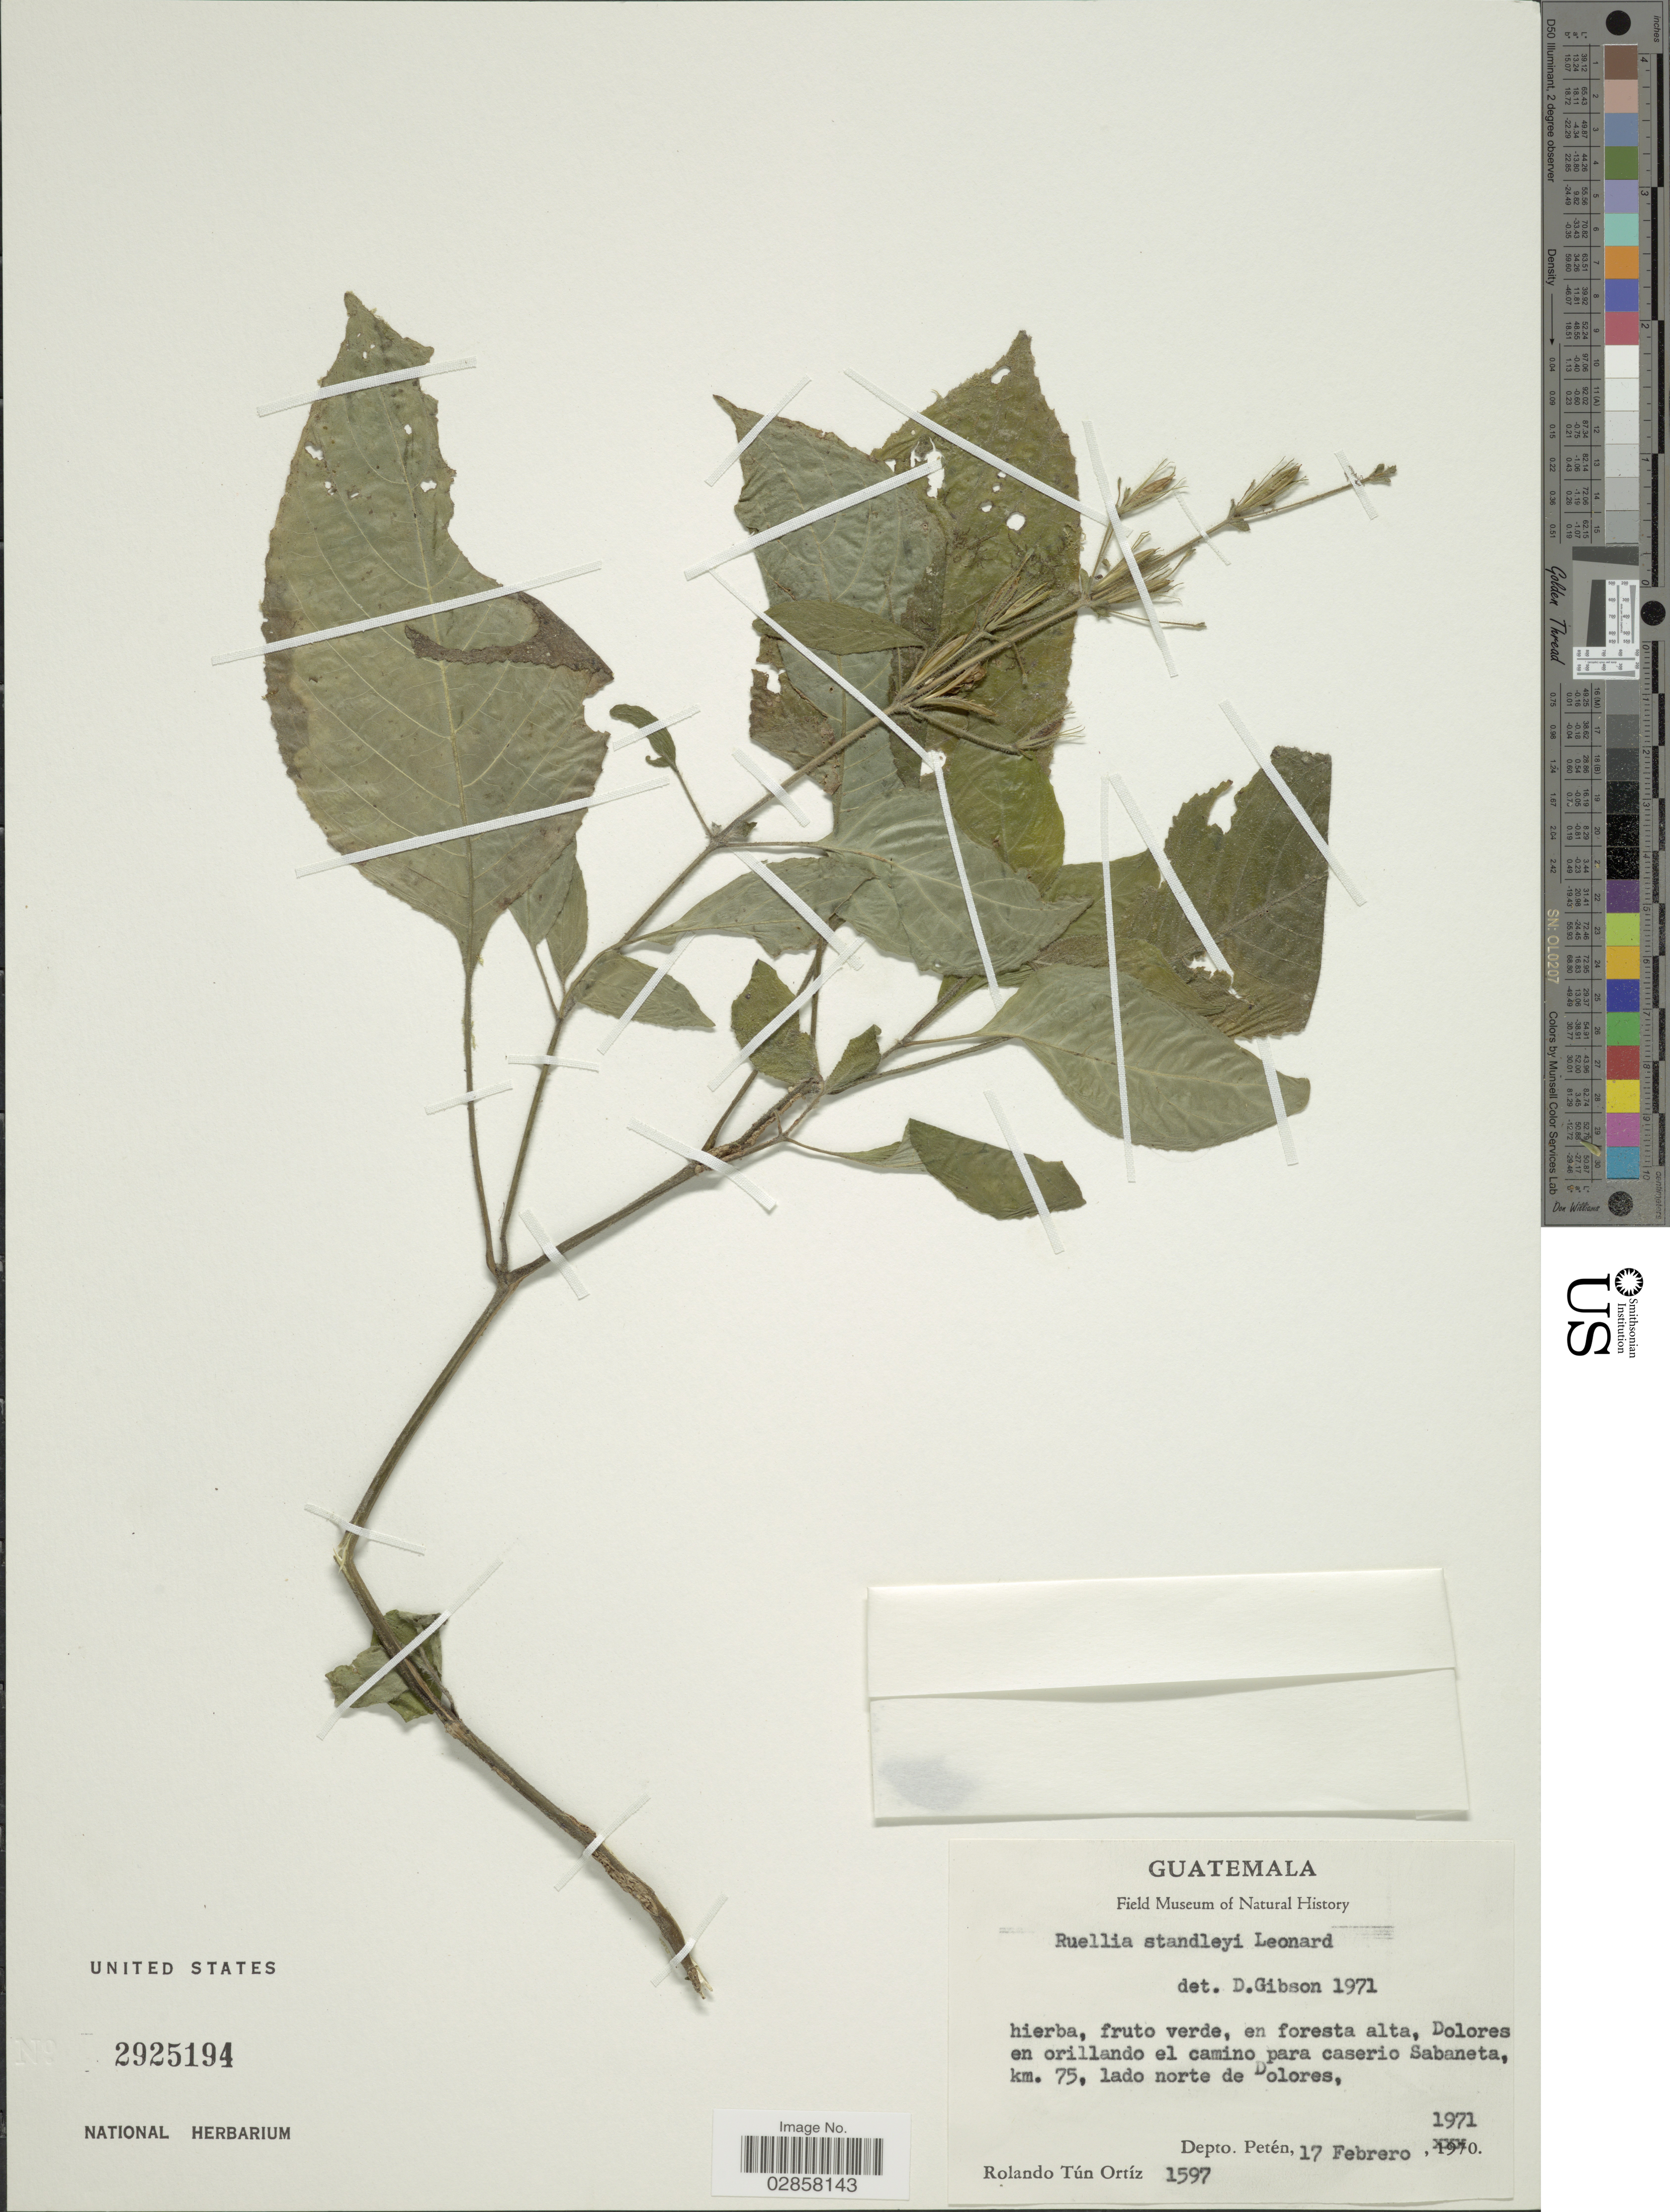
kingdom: Plantae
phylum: Tracheophyta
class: Magnoliopsida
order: Lamiales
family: Acanthaceae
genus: Ruellia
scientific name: Ruellia standleyi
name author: Leonard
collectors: R. T. Ortíz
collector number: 1597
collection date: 1971-02-17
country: Guatemala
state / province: El Petén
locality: Dolores en orillando el camino para caserio Sabaneta, km. 75, lado norte de Dolores. Depto. Petén.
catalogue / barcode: US 2925194